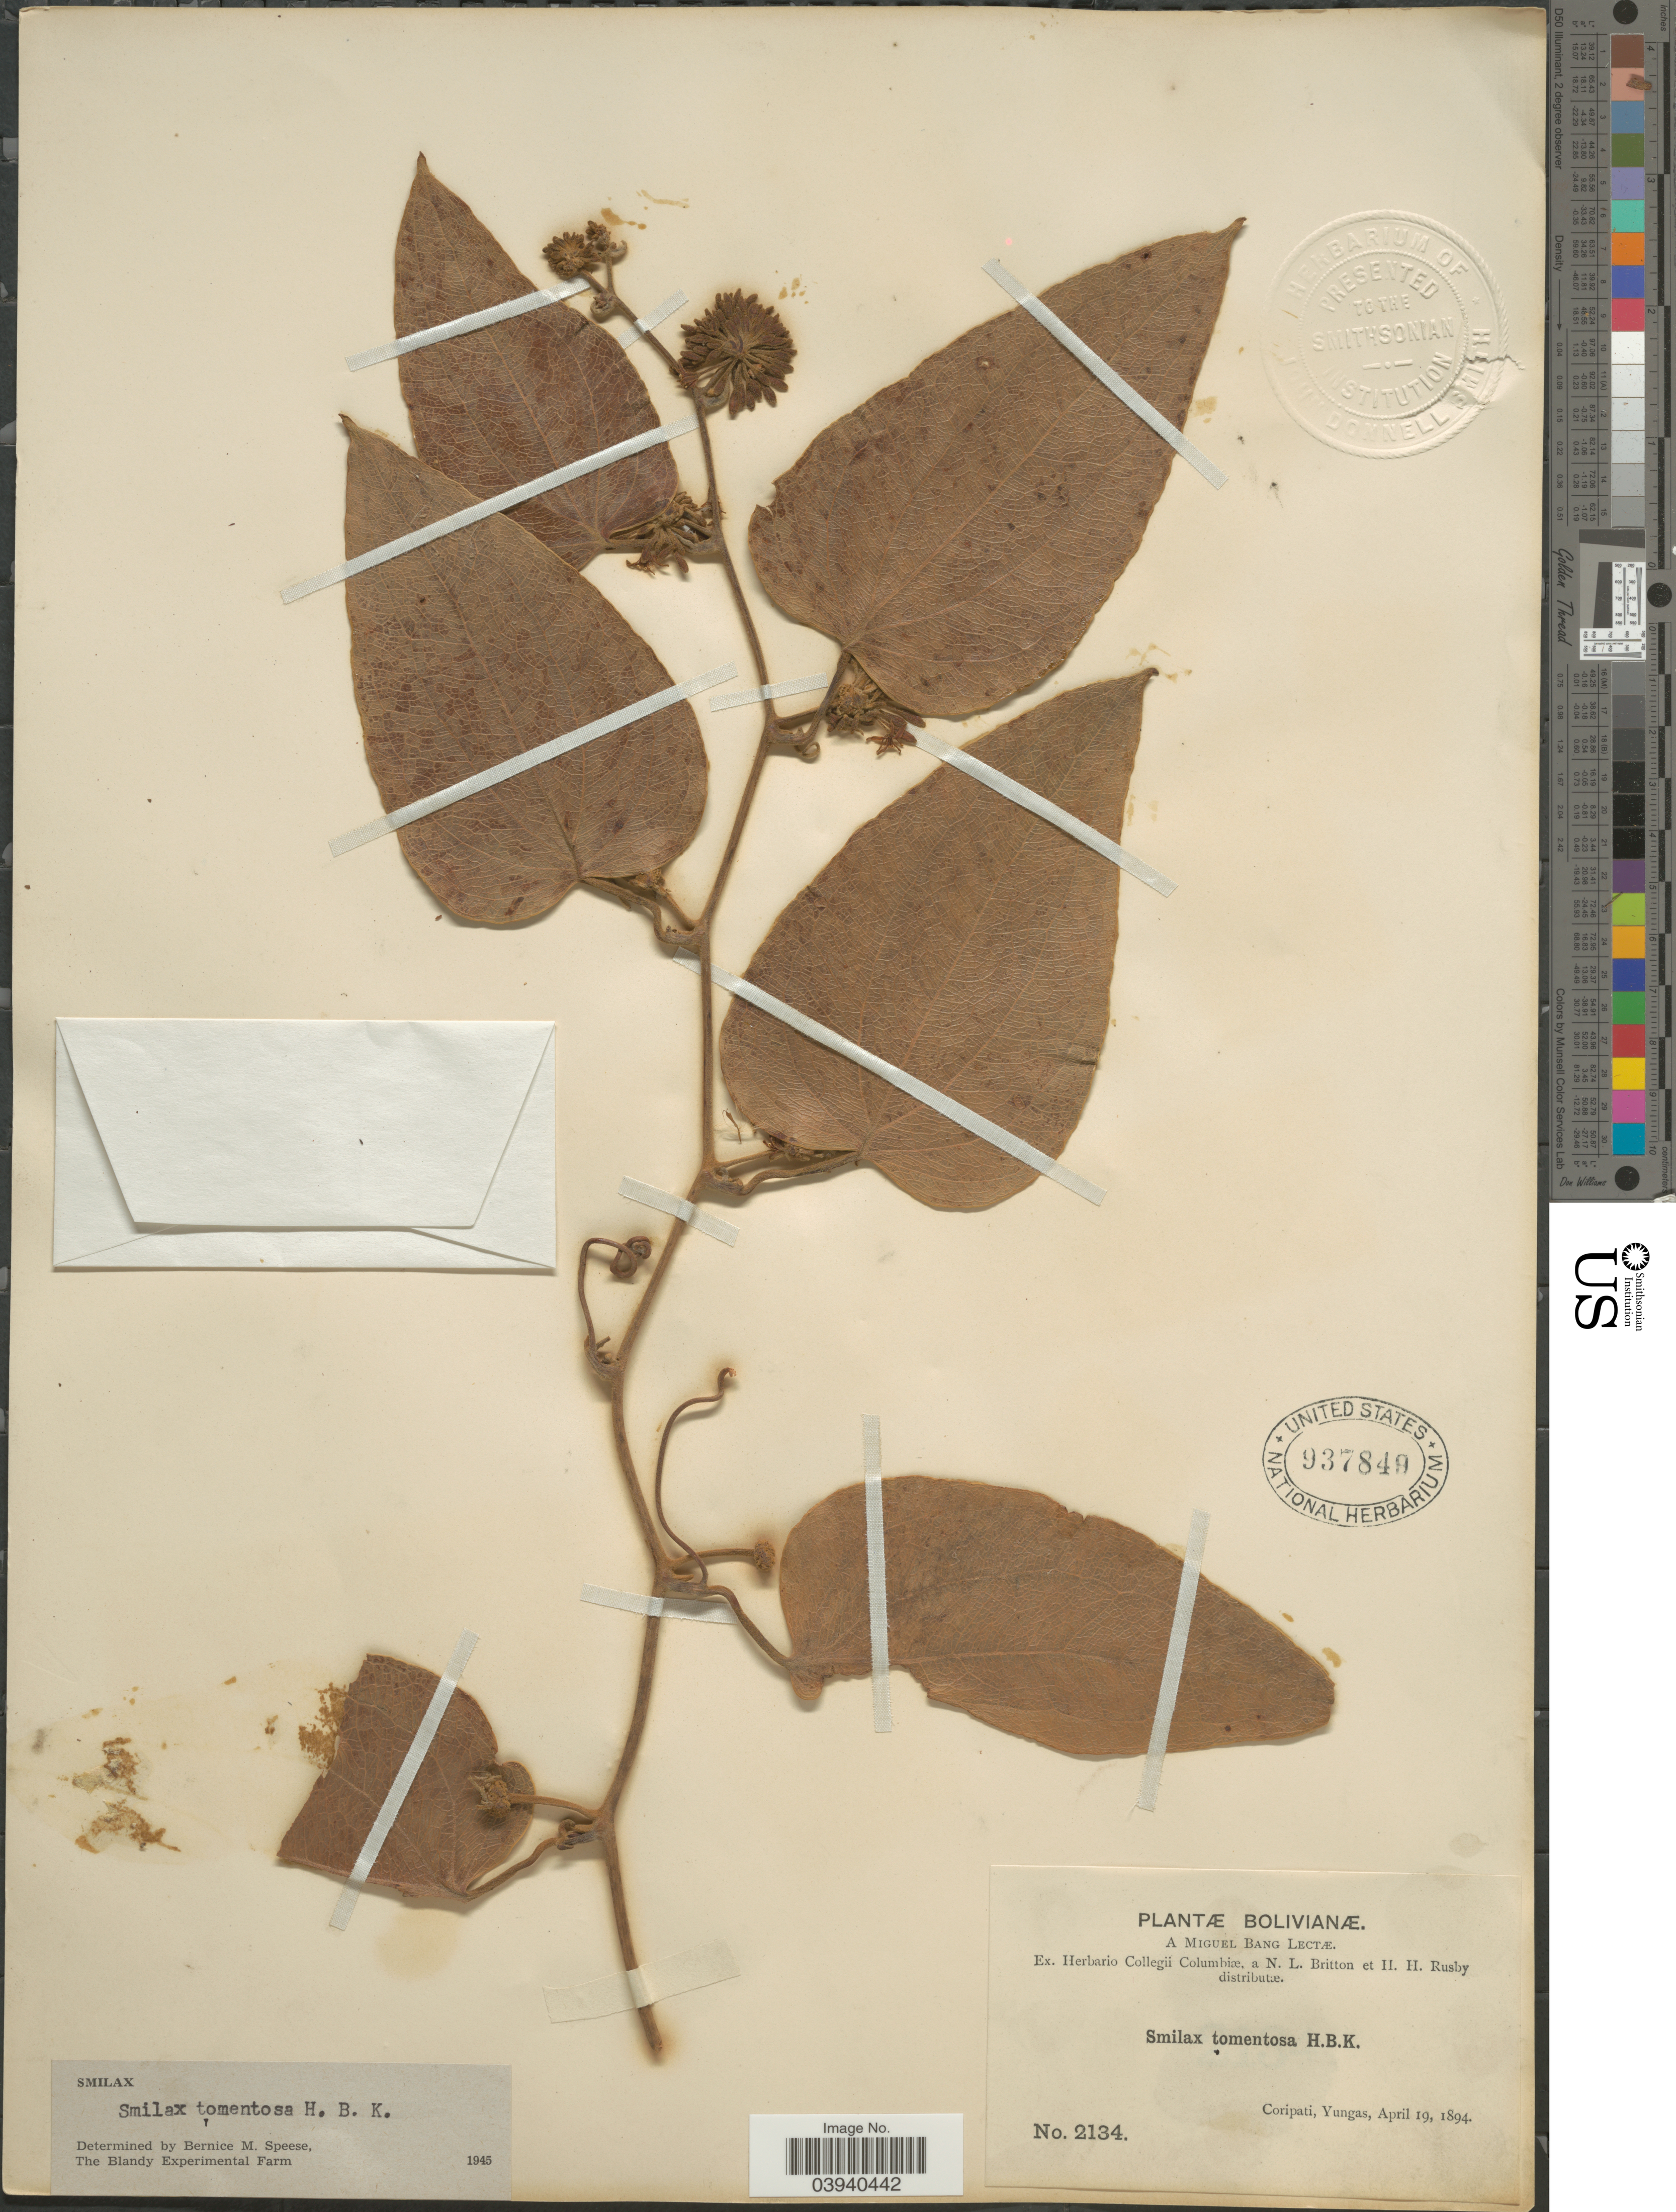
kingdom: Plantae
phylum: Tracheophyta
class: Liliopsida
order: Liliales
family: Smilacaceae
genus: Smilax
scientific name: Smilax tomentosa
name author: Kunth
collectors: M. Bang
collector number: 2134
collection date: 1894-04-19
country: Bolivia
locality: Coripati, Yungas.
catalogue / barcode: US 937849